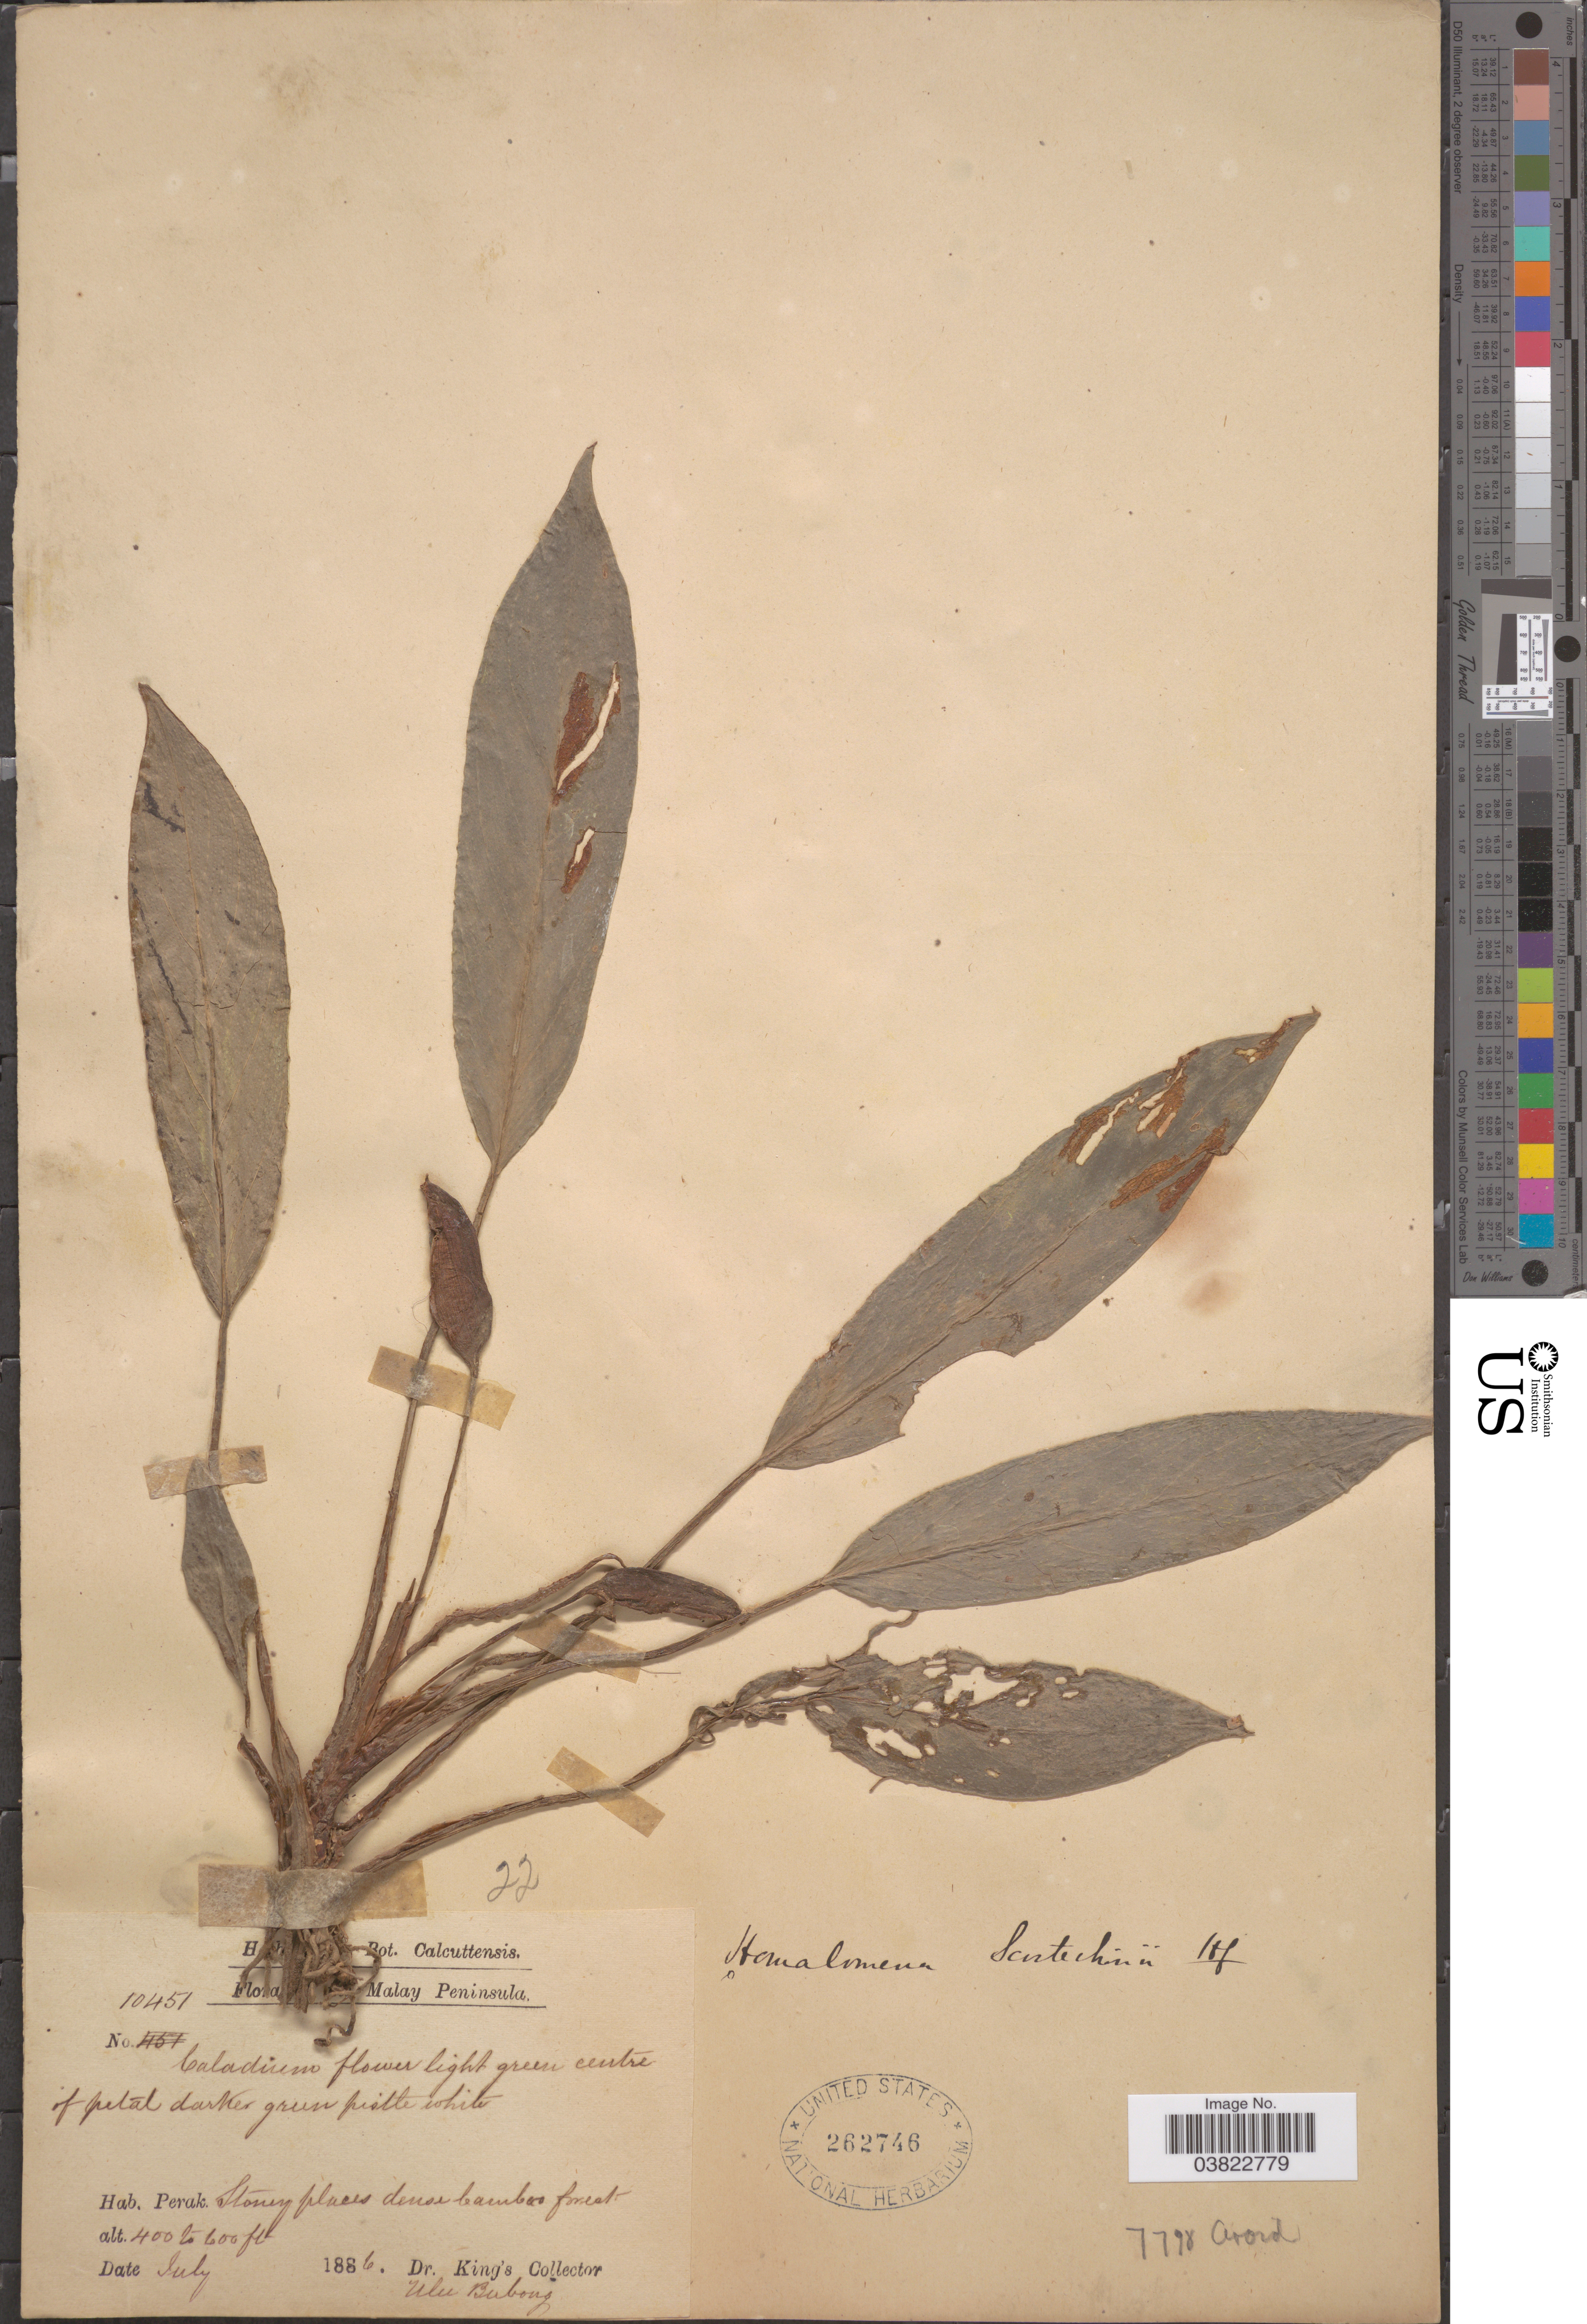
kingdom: Plantae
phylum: Tracheophyta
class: Liliopsida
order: Alismatales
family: Araceae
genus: Homalomena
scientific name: Homalomena scortechinii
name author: Hook. f.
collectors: Dr. King's collector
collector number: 10451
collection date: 1886-07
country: Malaysia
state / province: Perak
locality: [illegible text] Malay Peninsula. Stoney places dense bamboo forest. Ulu Bubong.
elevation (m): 122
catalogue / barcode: US 262746